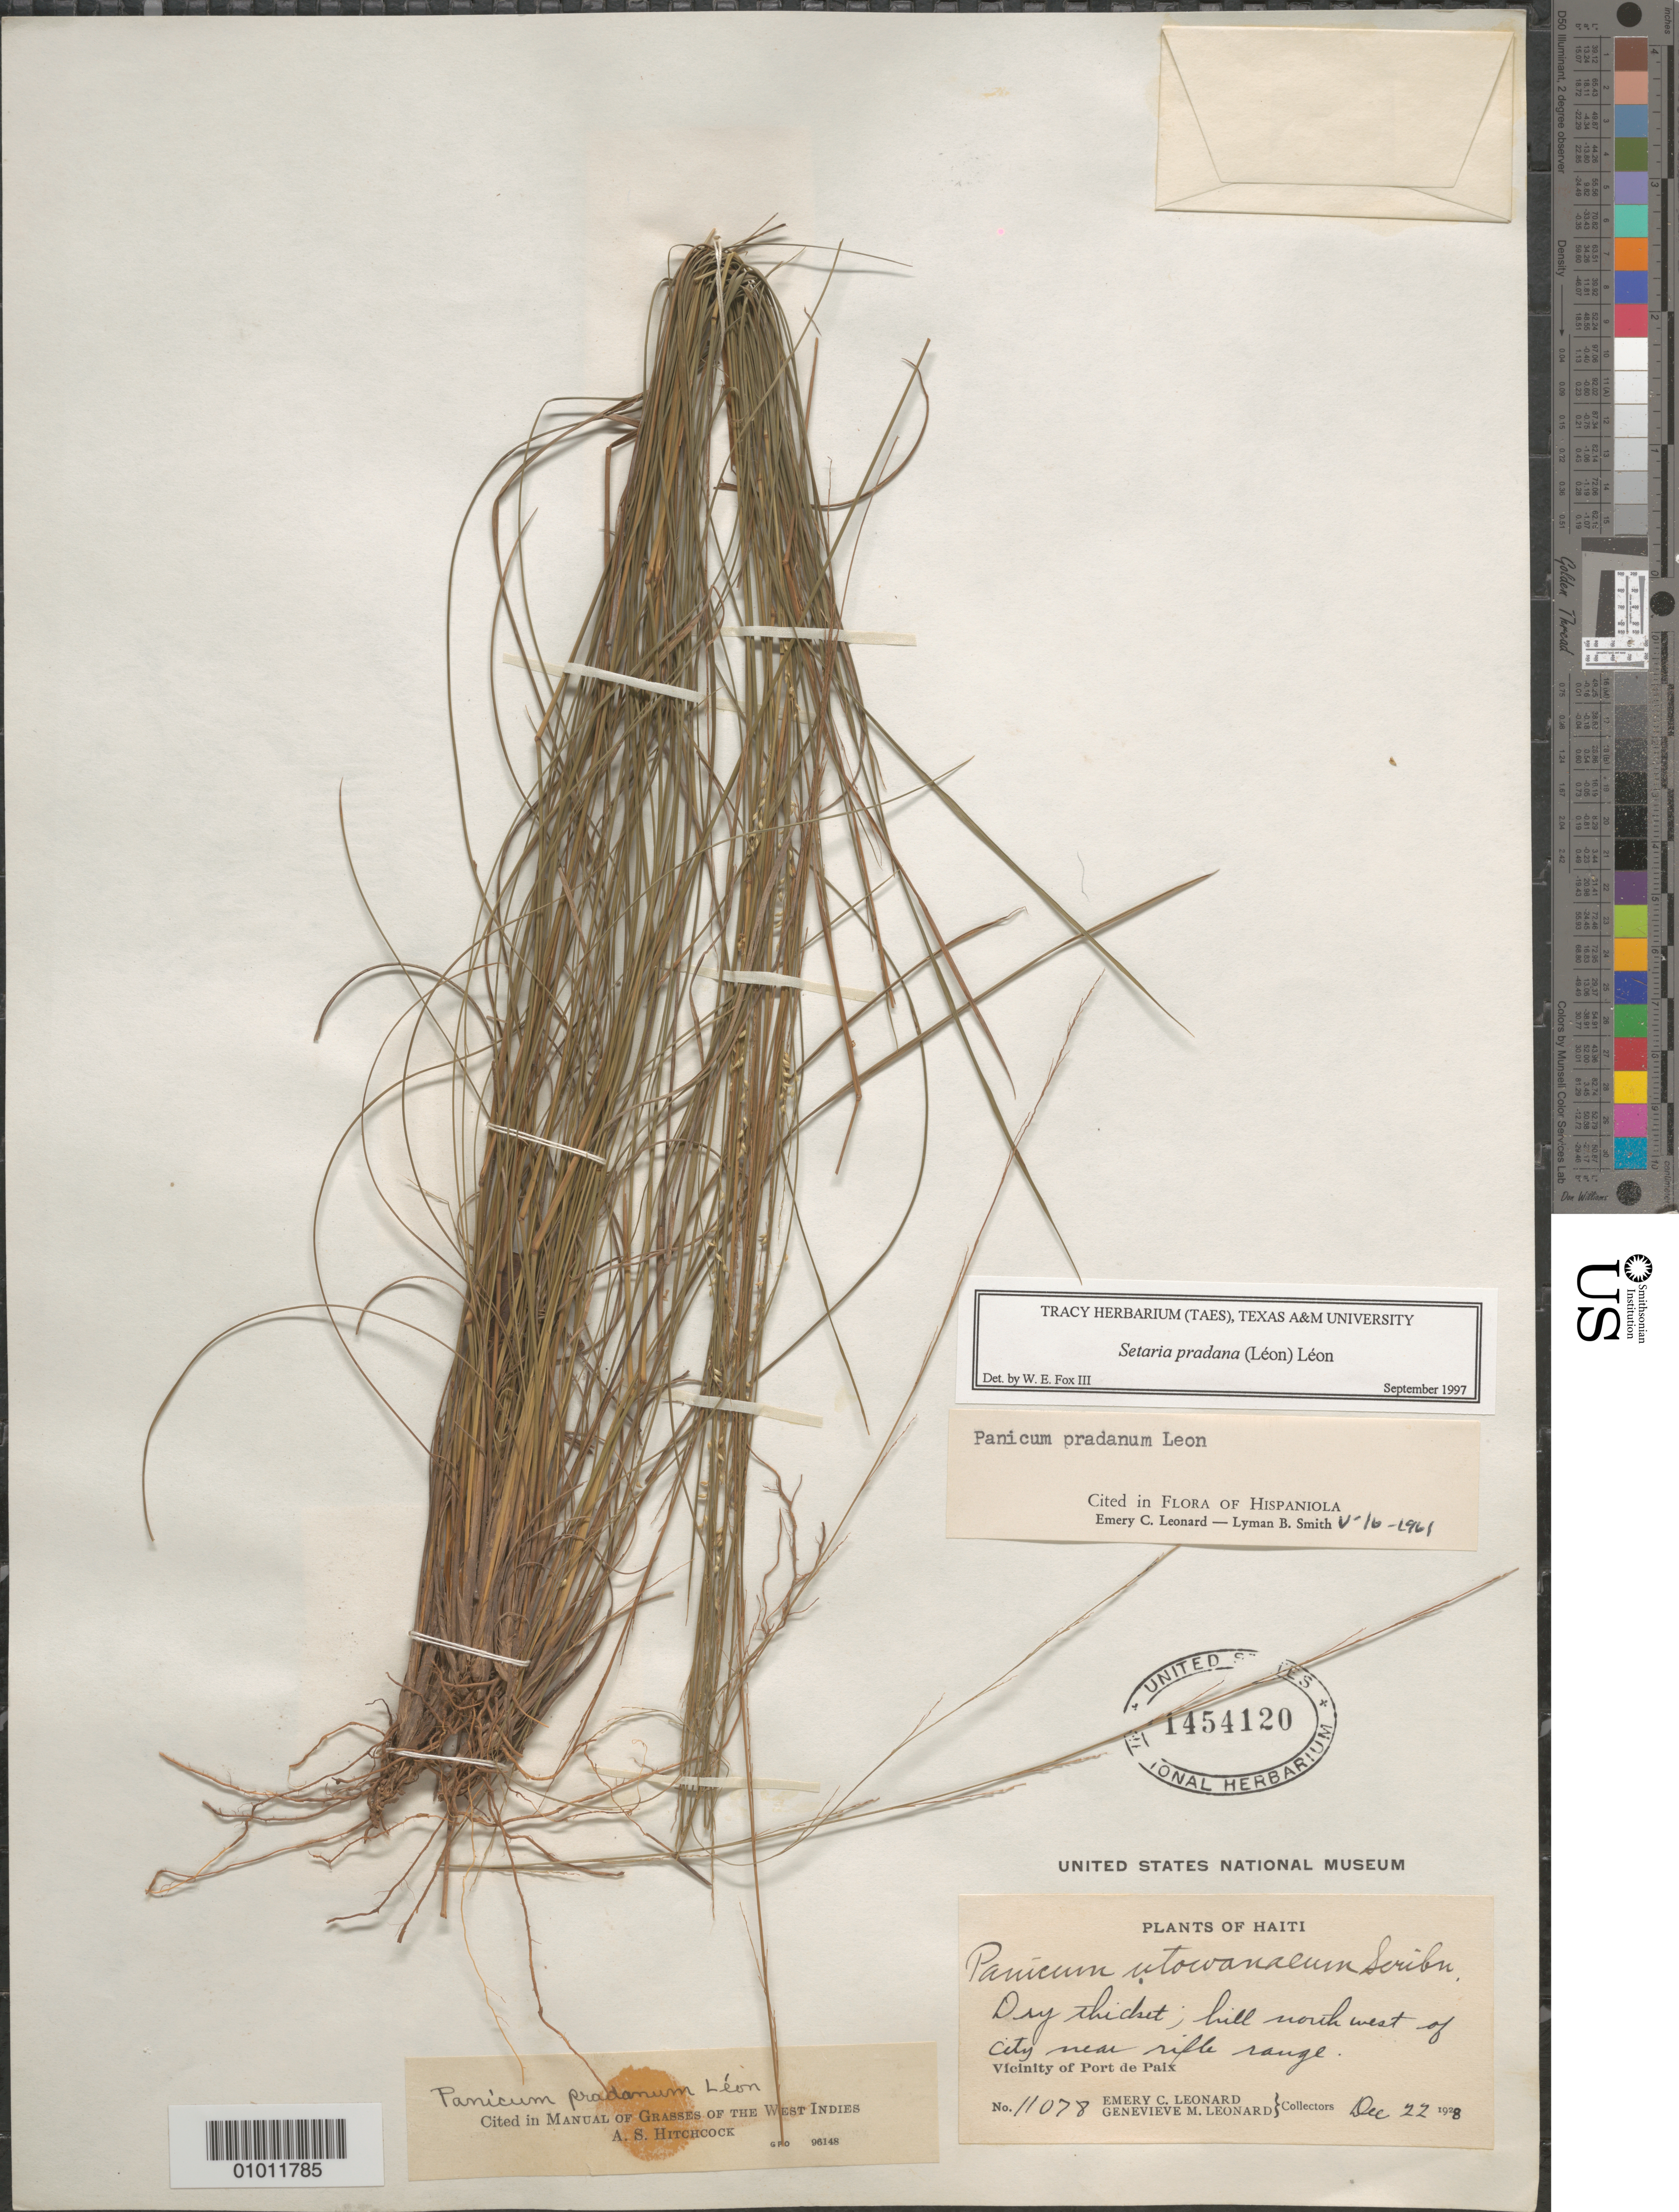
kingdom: Plantae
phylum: Tracheophyta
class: Liliopsida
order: Poales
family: Poaceae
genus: Panicum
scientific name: Panicum pradanum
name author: León ex Hitchc.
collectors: E. C. Leonard & G. M. Leonard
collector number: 11078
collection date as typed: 22 Dec 1928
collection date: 1928-12-22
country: Haiti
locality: Vicinity of Port de Paix, hill NW of city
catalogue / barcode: US 1454120